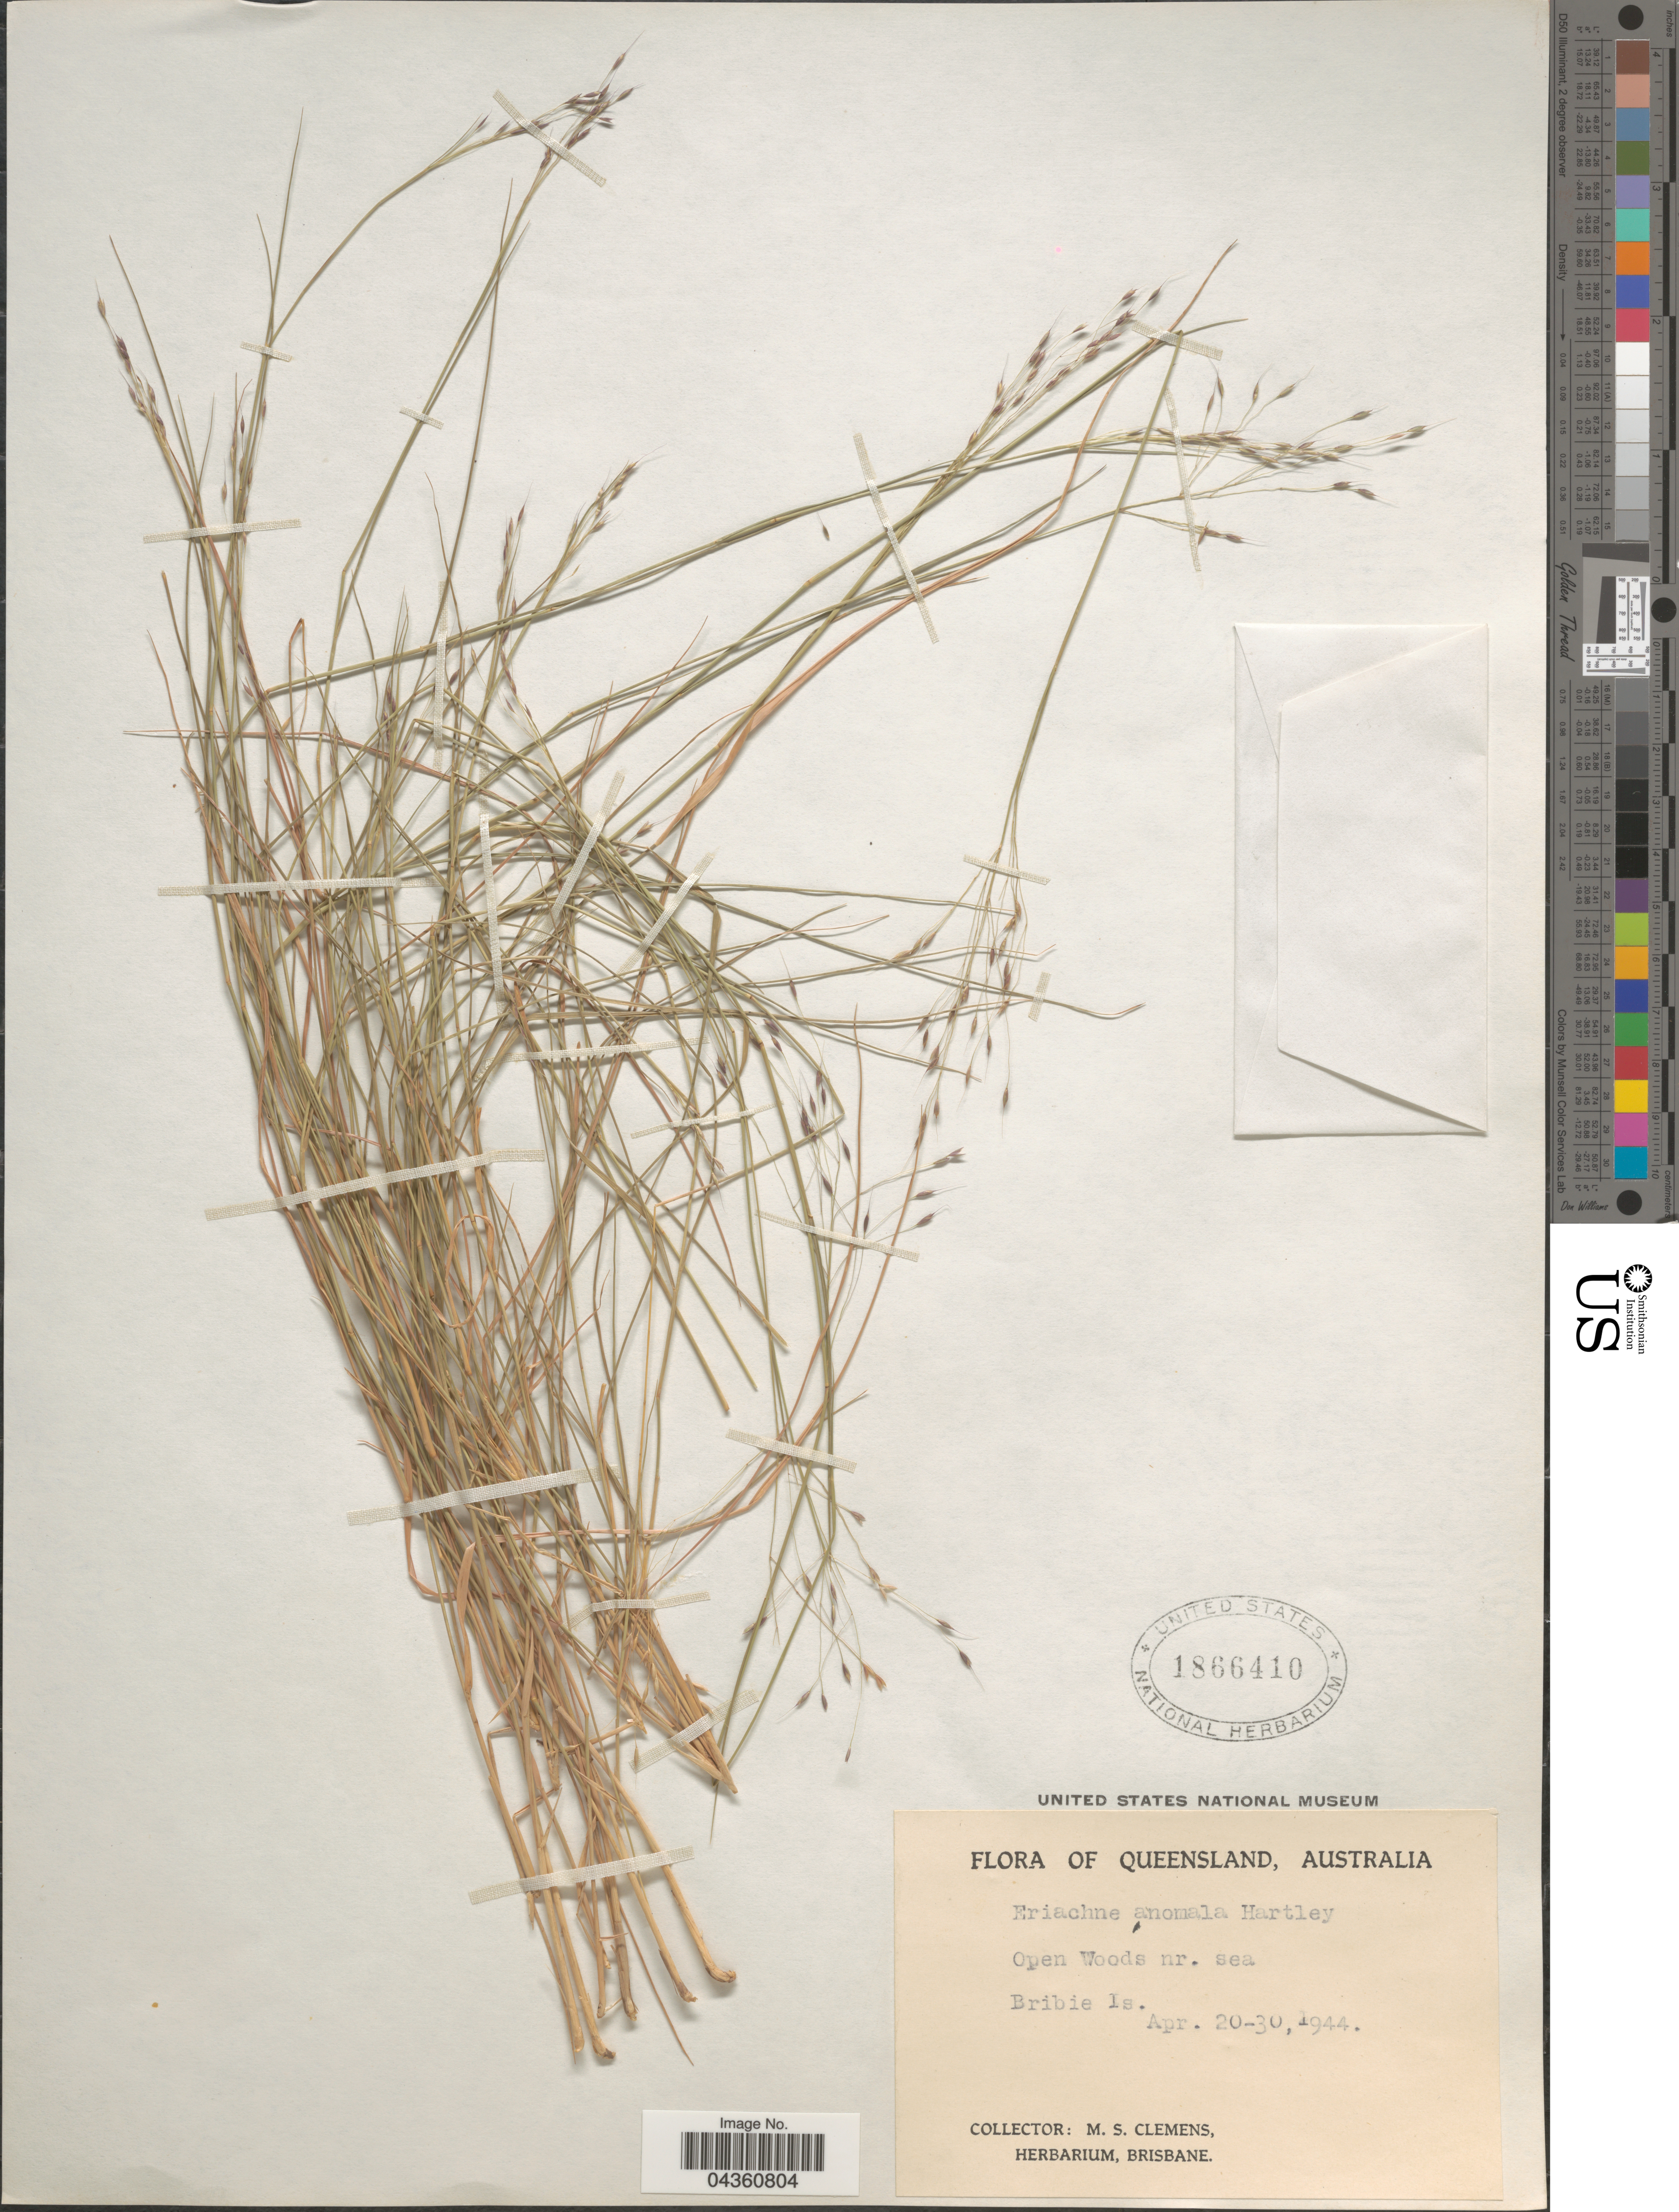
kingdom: Plantae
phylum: Tracheophyta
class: Liliopsida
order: Poales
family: Poaceae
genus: Eriachne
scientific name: Eriachne pallescens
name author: R. Br.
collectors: M. S. Clemens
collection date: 1944-04-20/1944-04-30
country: Australia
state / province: Queensland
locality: Open Woods nr. sea. Bribie Is.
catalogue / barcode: US 1866410